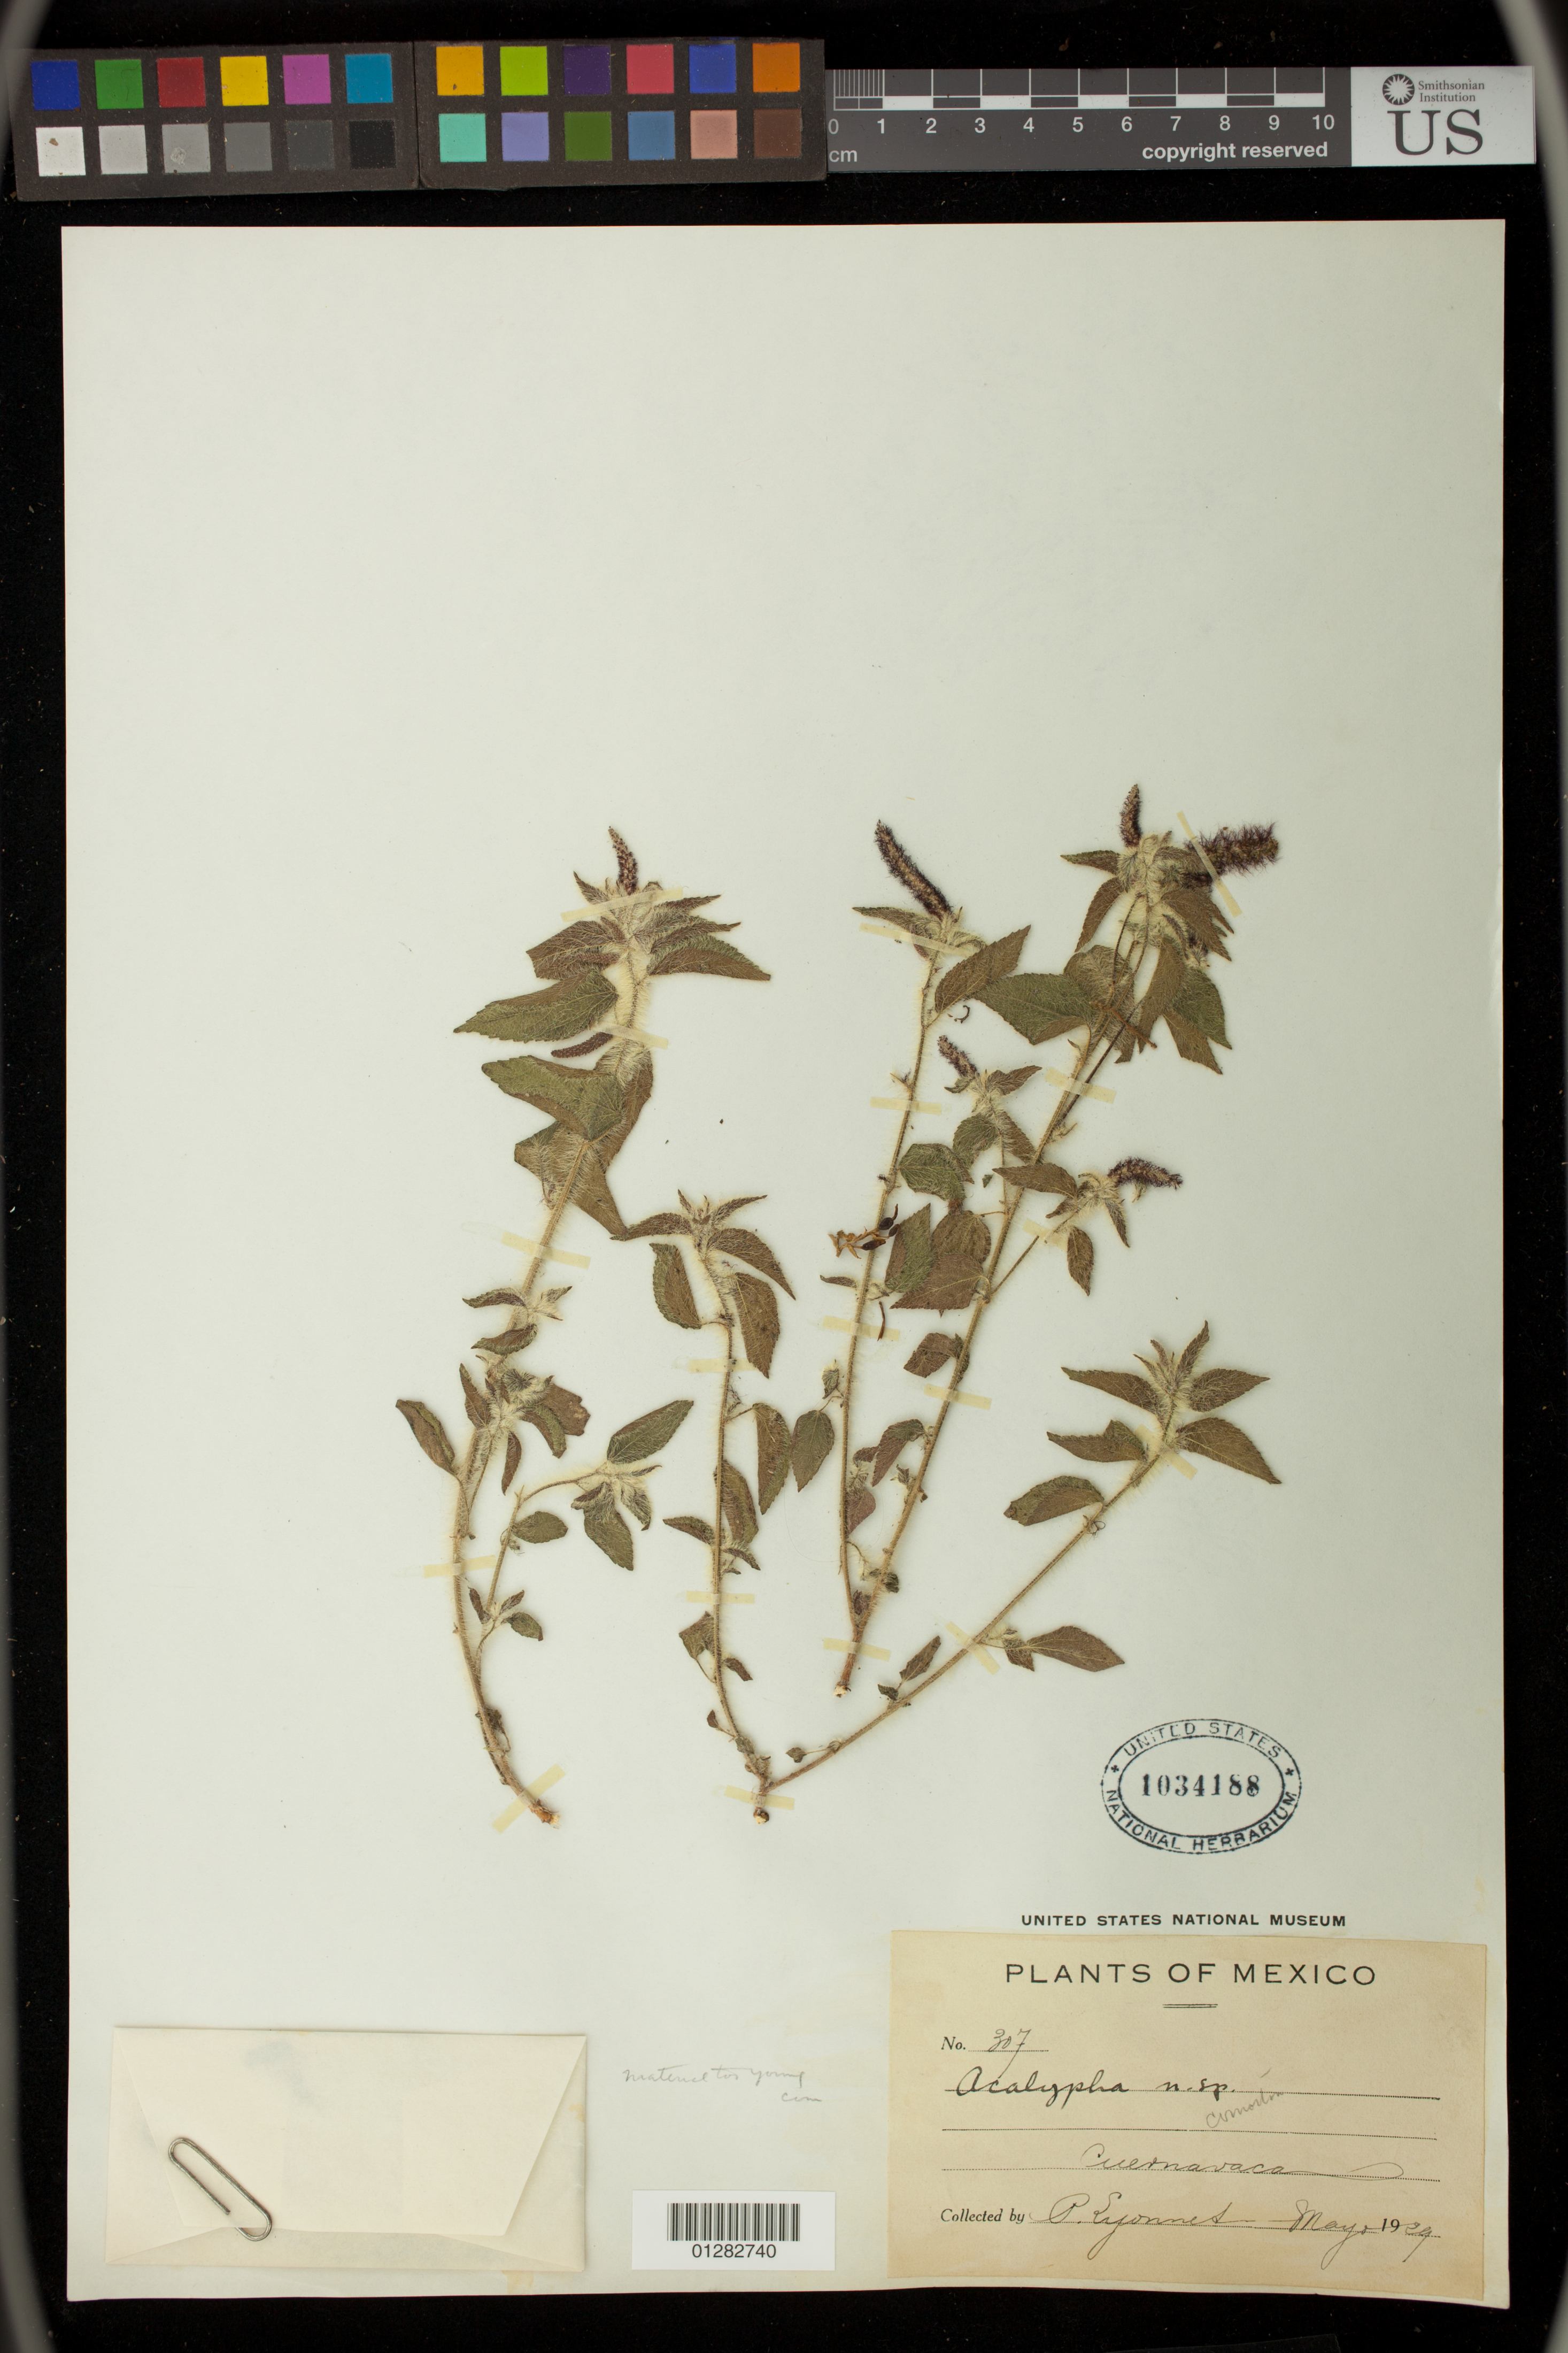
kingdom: Plantae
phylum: Tracheophyta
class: Magnoliopsida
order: Malpighiales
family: Euphorbiaceae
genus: Acalypha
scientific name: Acalypha sp.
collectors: P. Lyonnet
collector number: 307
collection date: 1929-05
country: Mexico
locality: Cuernavaca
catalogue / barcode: US 1034188